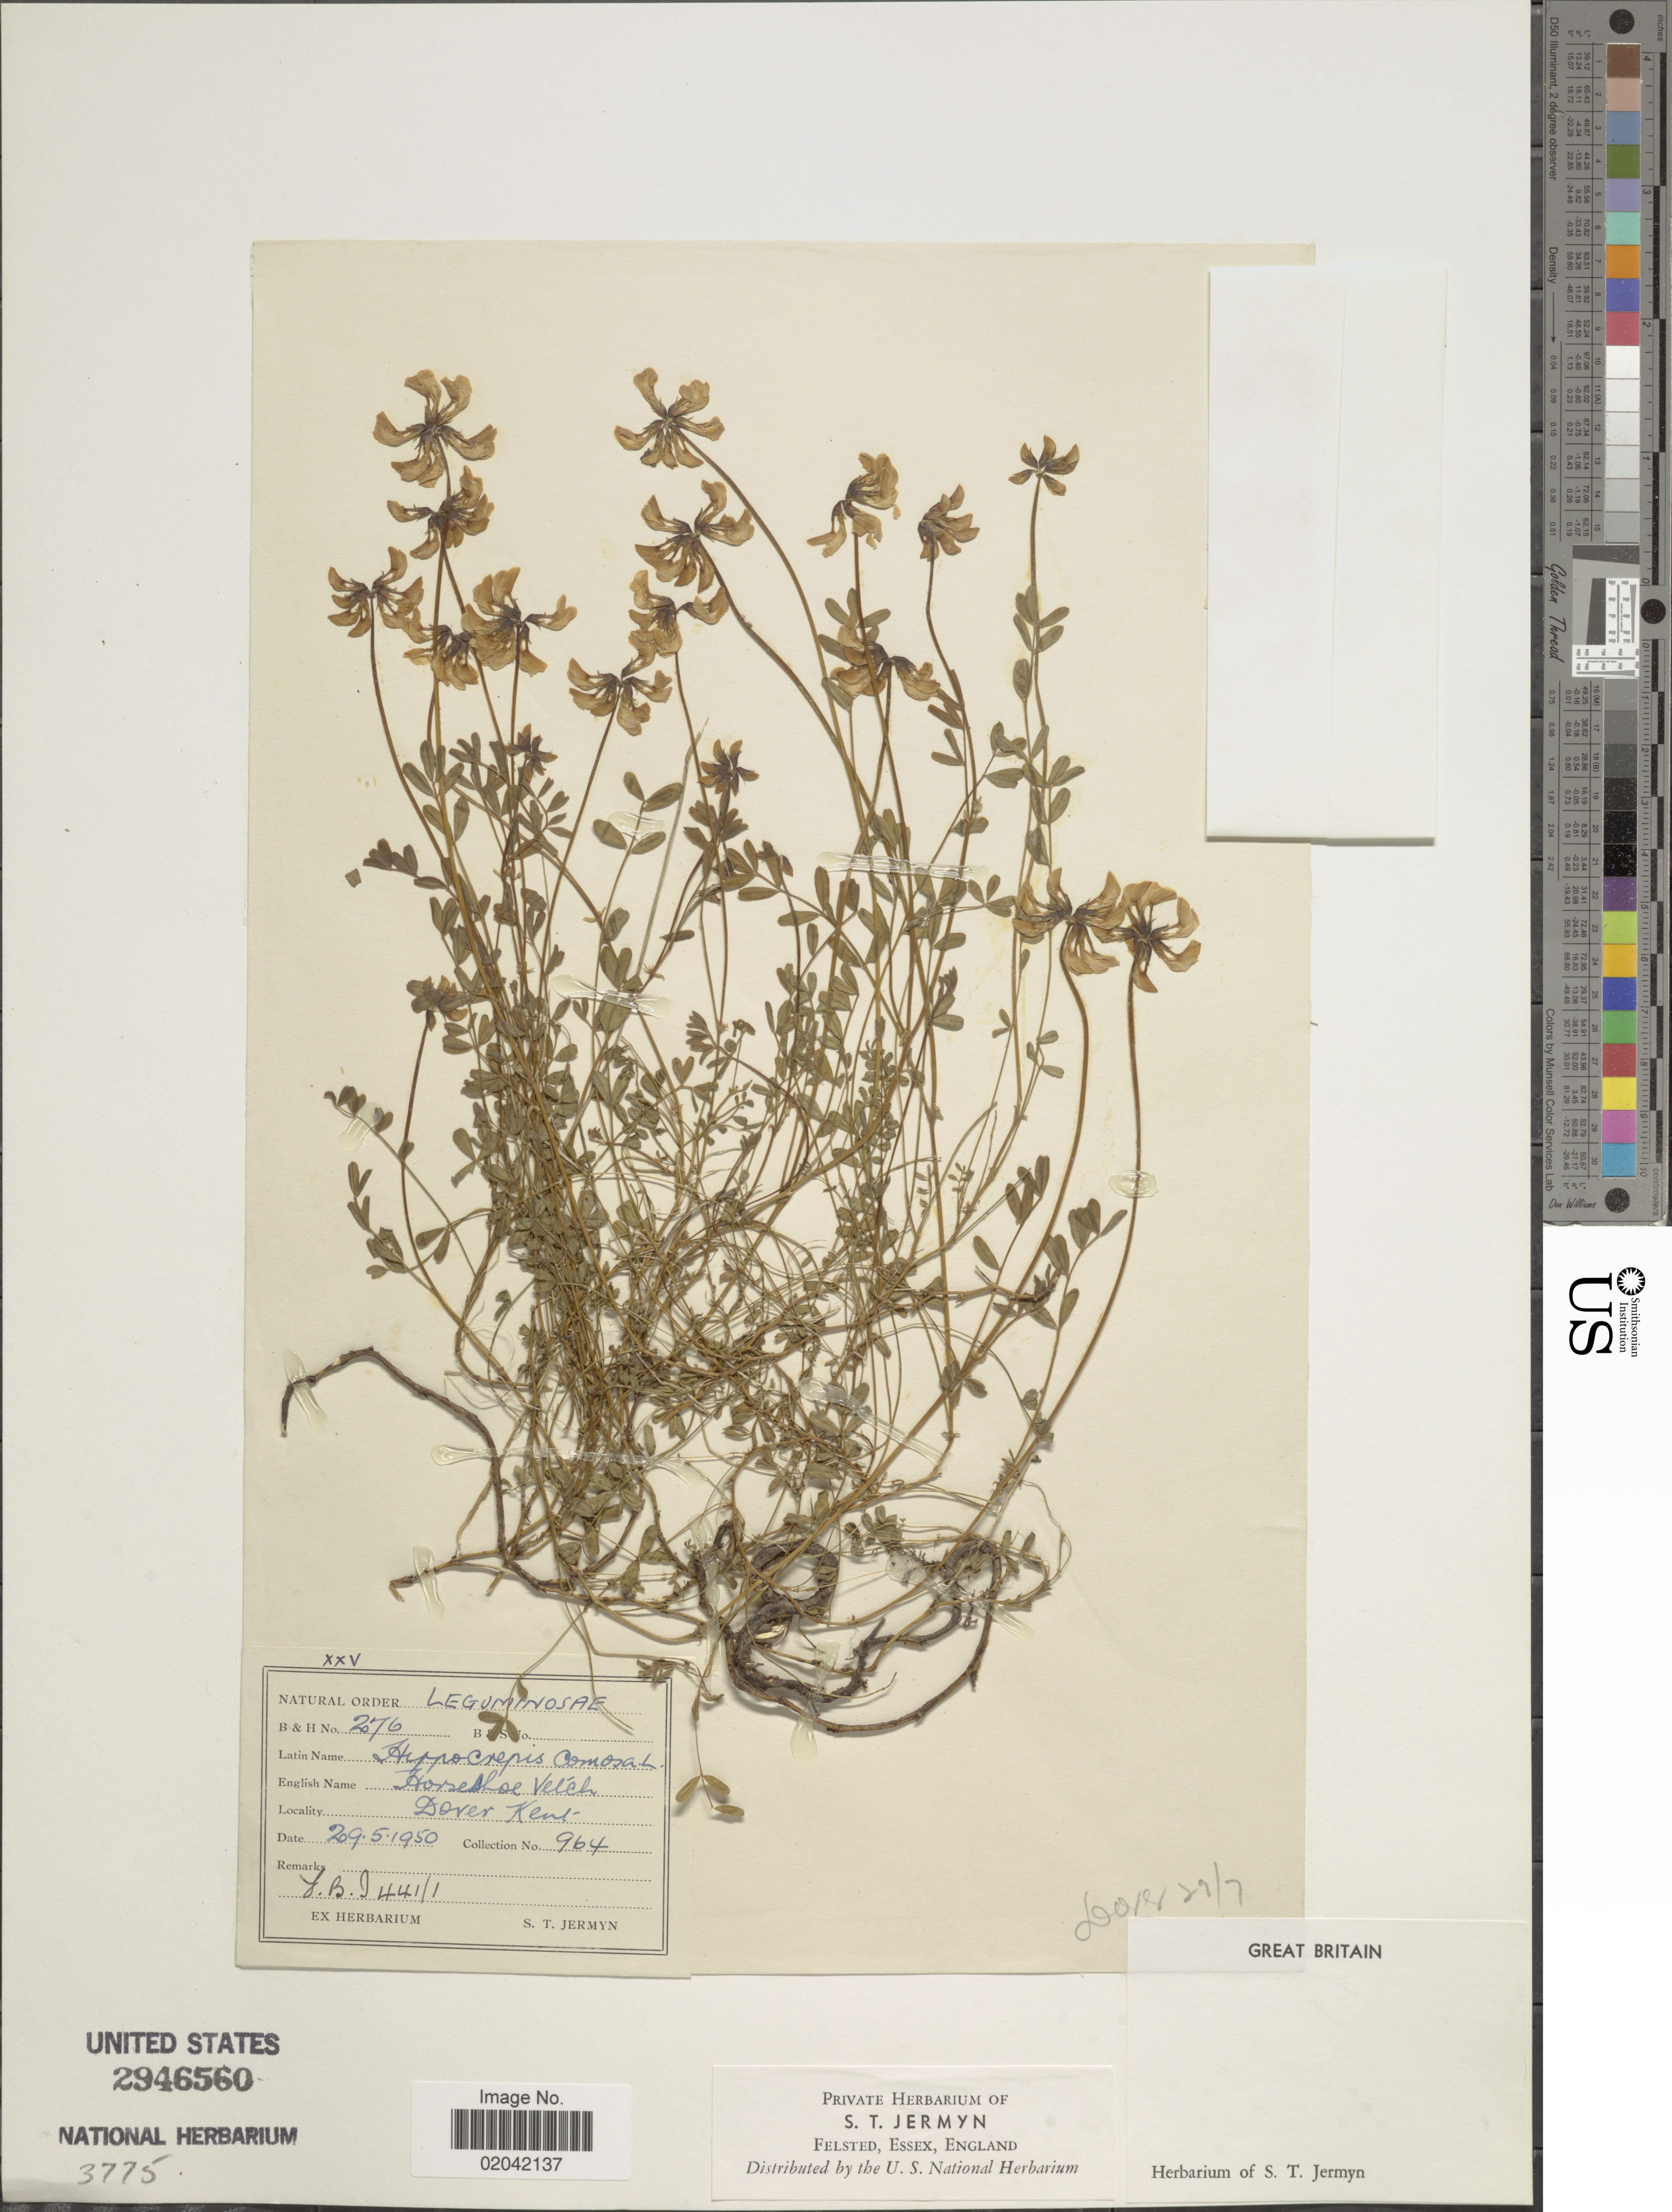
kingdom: Plantae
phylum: Tracheophyta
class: Magnoliopsida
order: Fabales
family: Fabaceae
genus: Hippocrepis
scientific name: Hippocrepis comosa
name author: L.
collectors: ex herb. S. T. Jermyn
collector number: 964/276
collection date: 1950-05-29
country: United Kingdom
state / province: England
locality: Dover Kent. Great Britain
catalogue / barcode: US 2946560